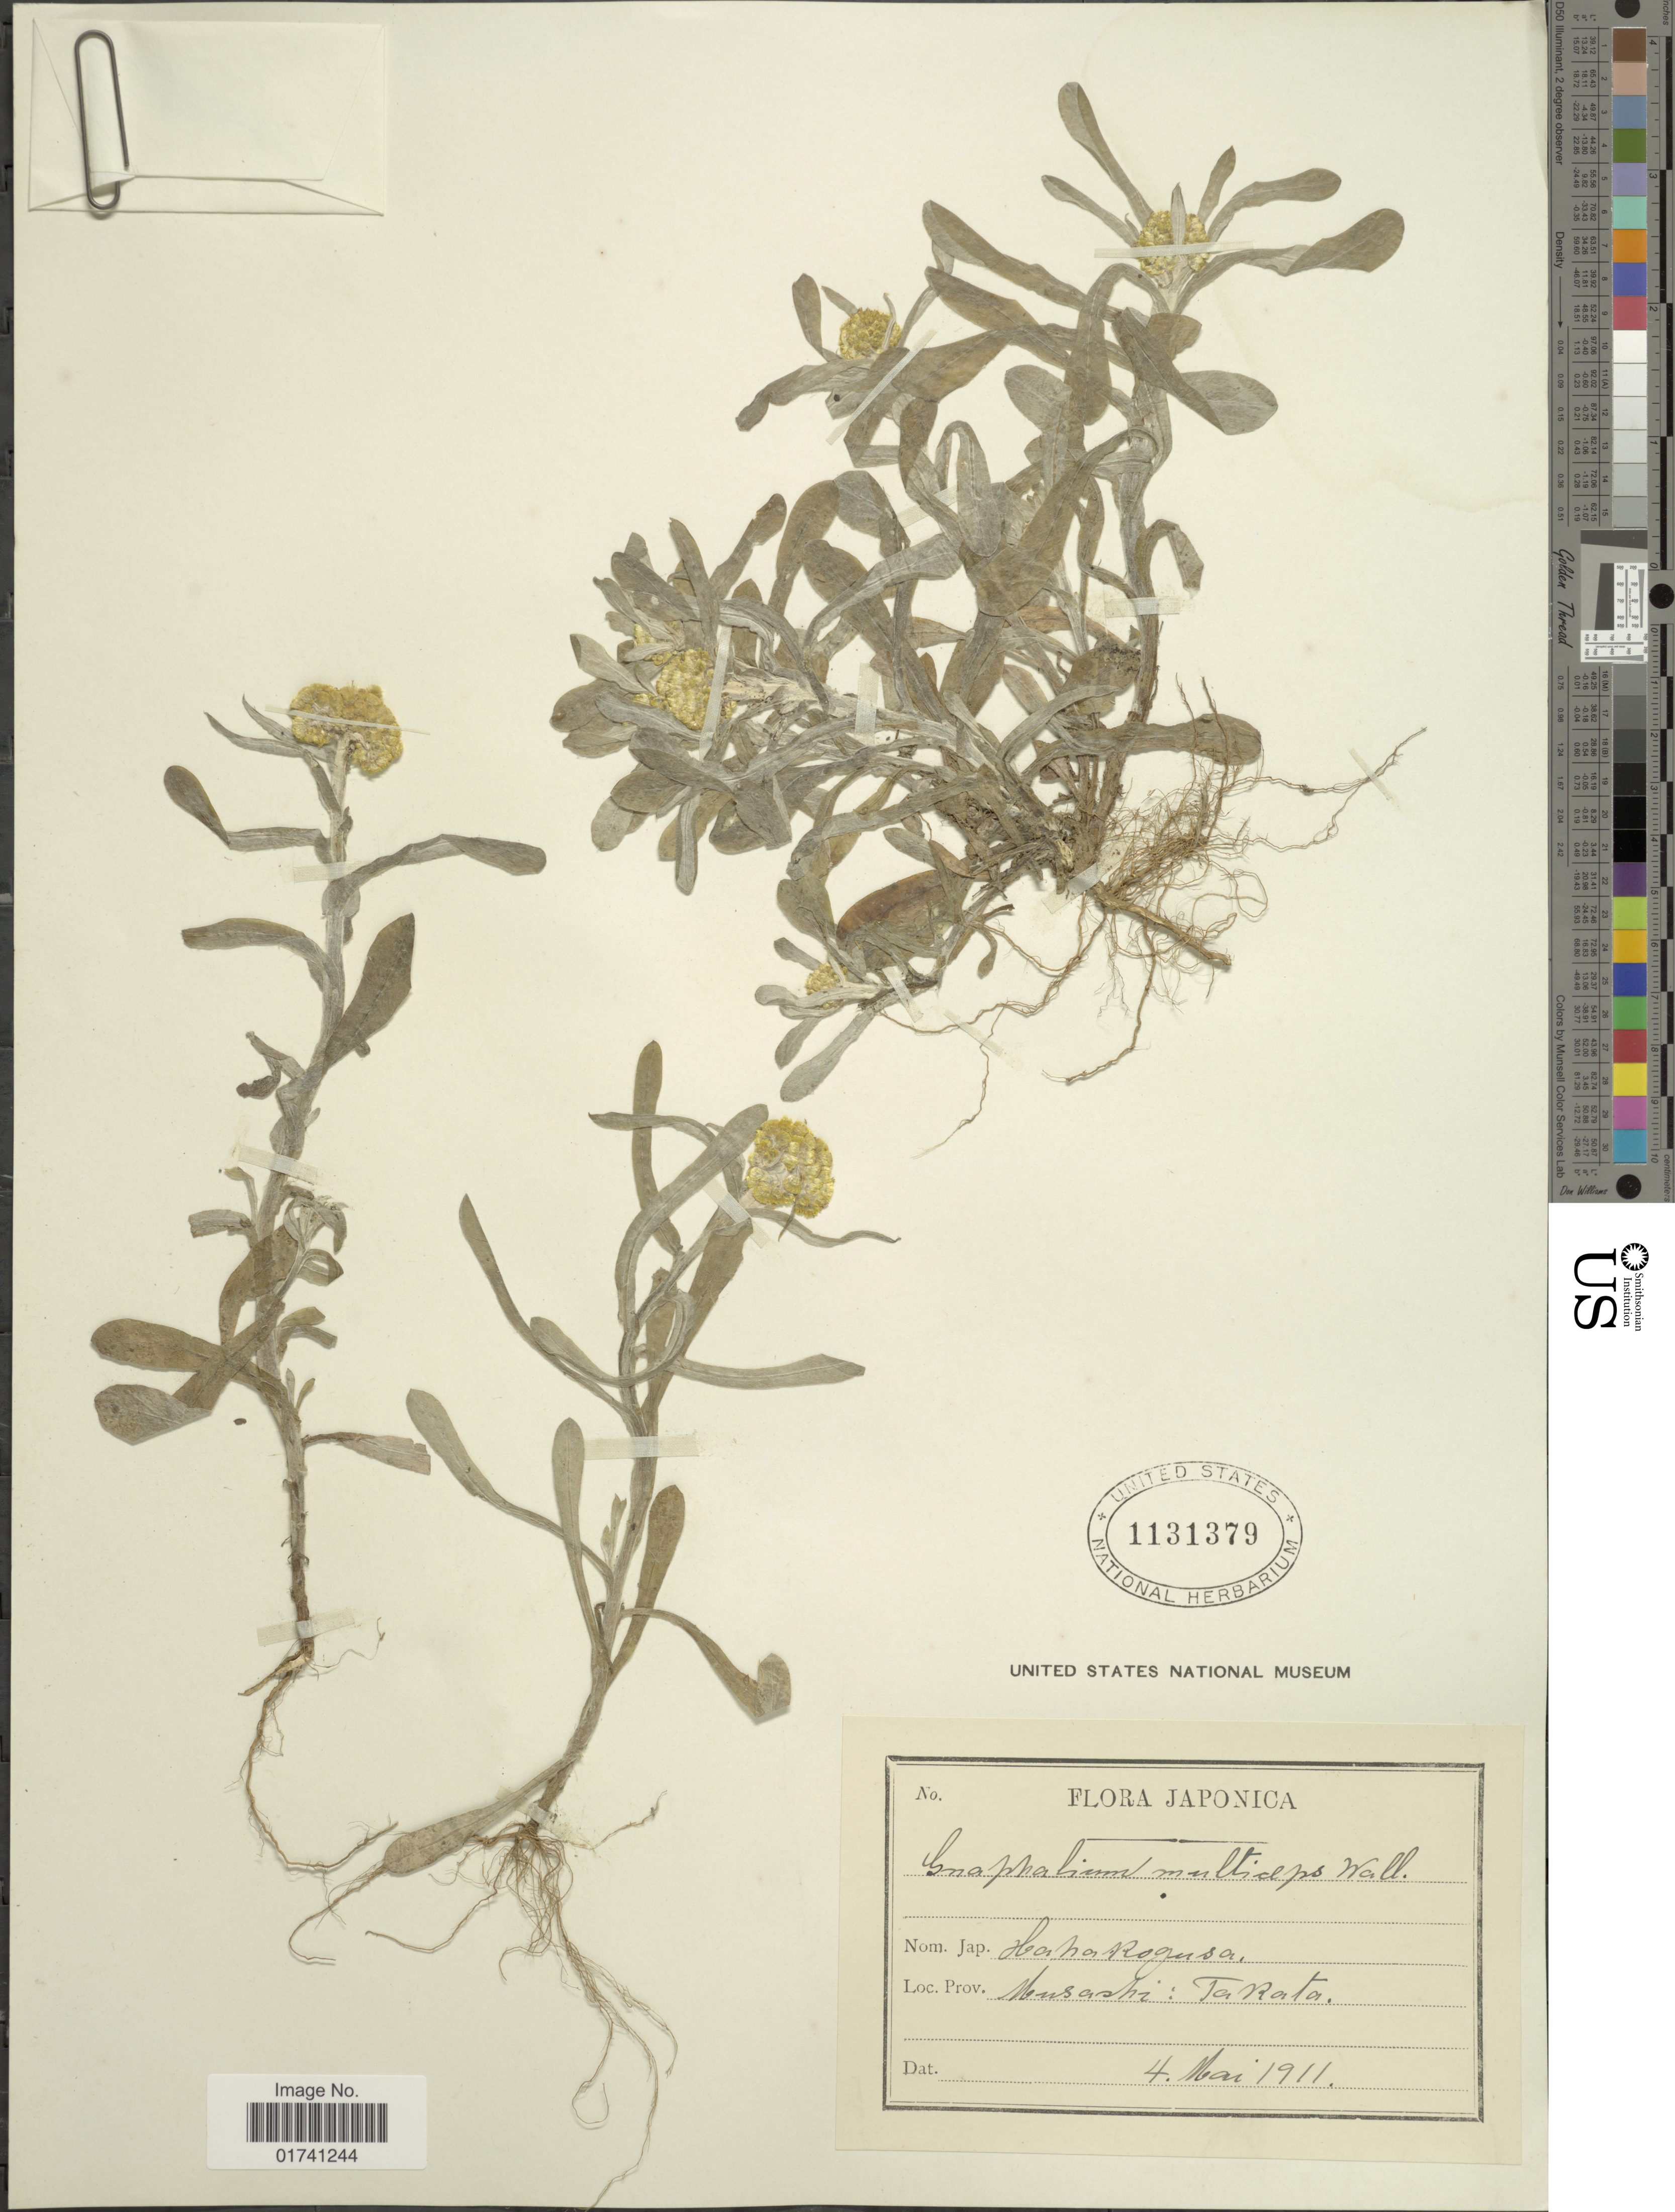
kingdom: Plantae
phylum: Tracheophyta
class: Magnoliopsida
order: Asterales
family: Asteraceae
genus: Laphangium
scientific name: Laphangium affine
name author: (D. Don) Tzvelev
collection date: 1911-05-04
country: Japan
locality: Musashi: Takata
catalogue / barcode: US 1131379